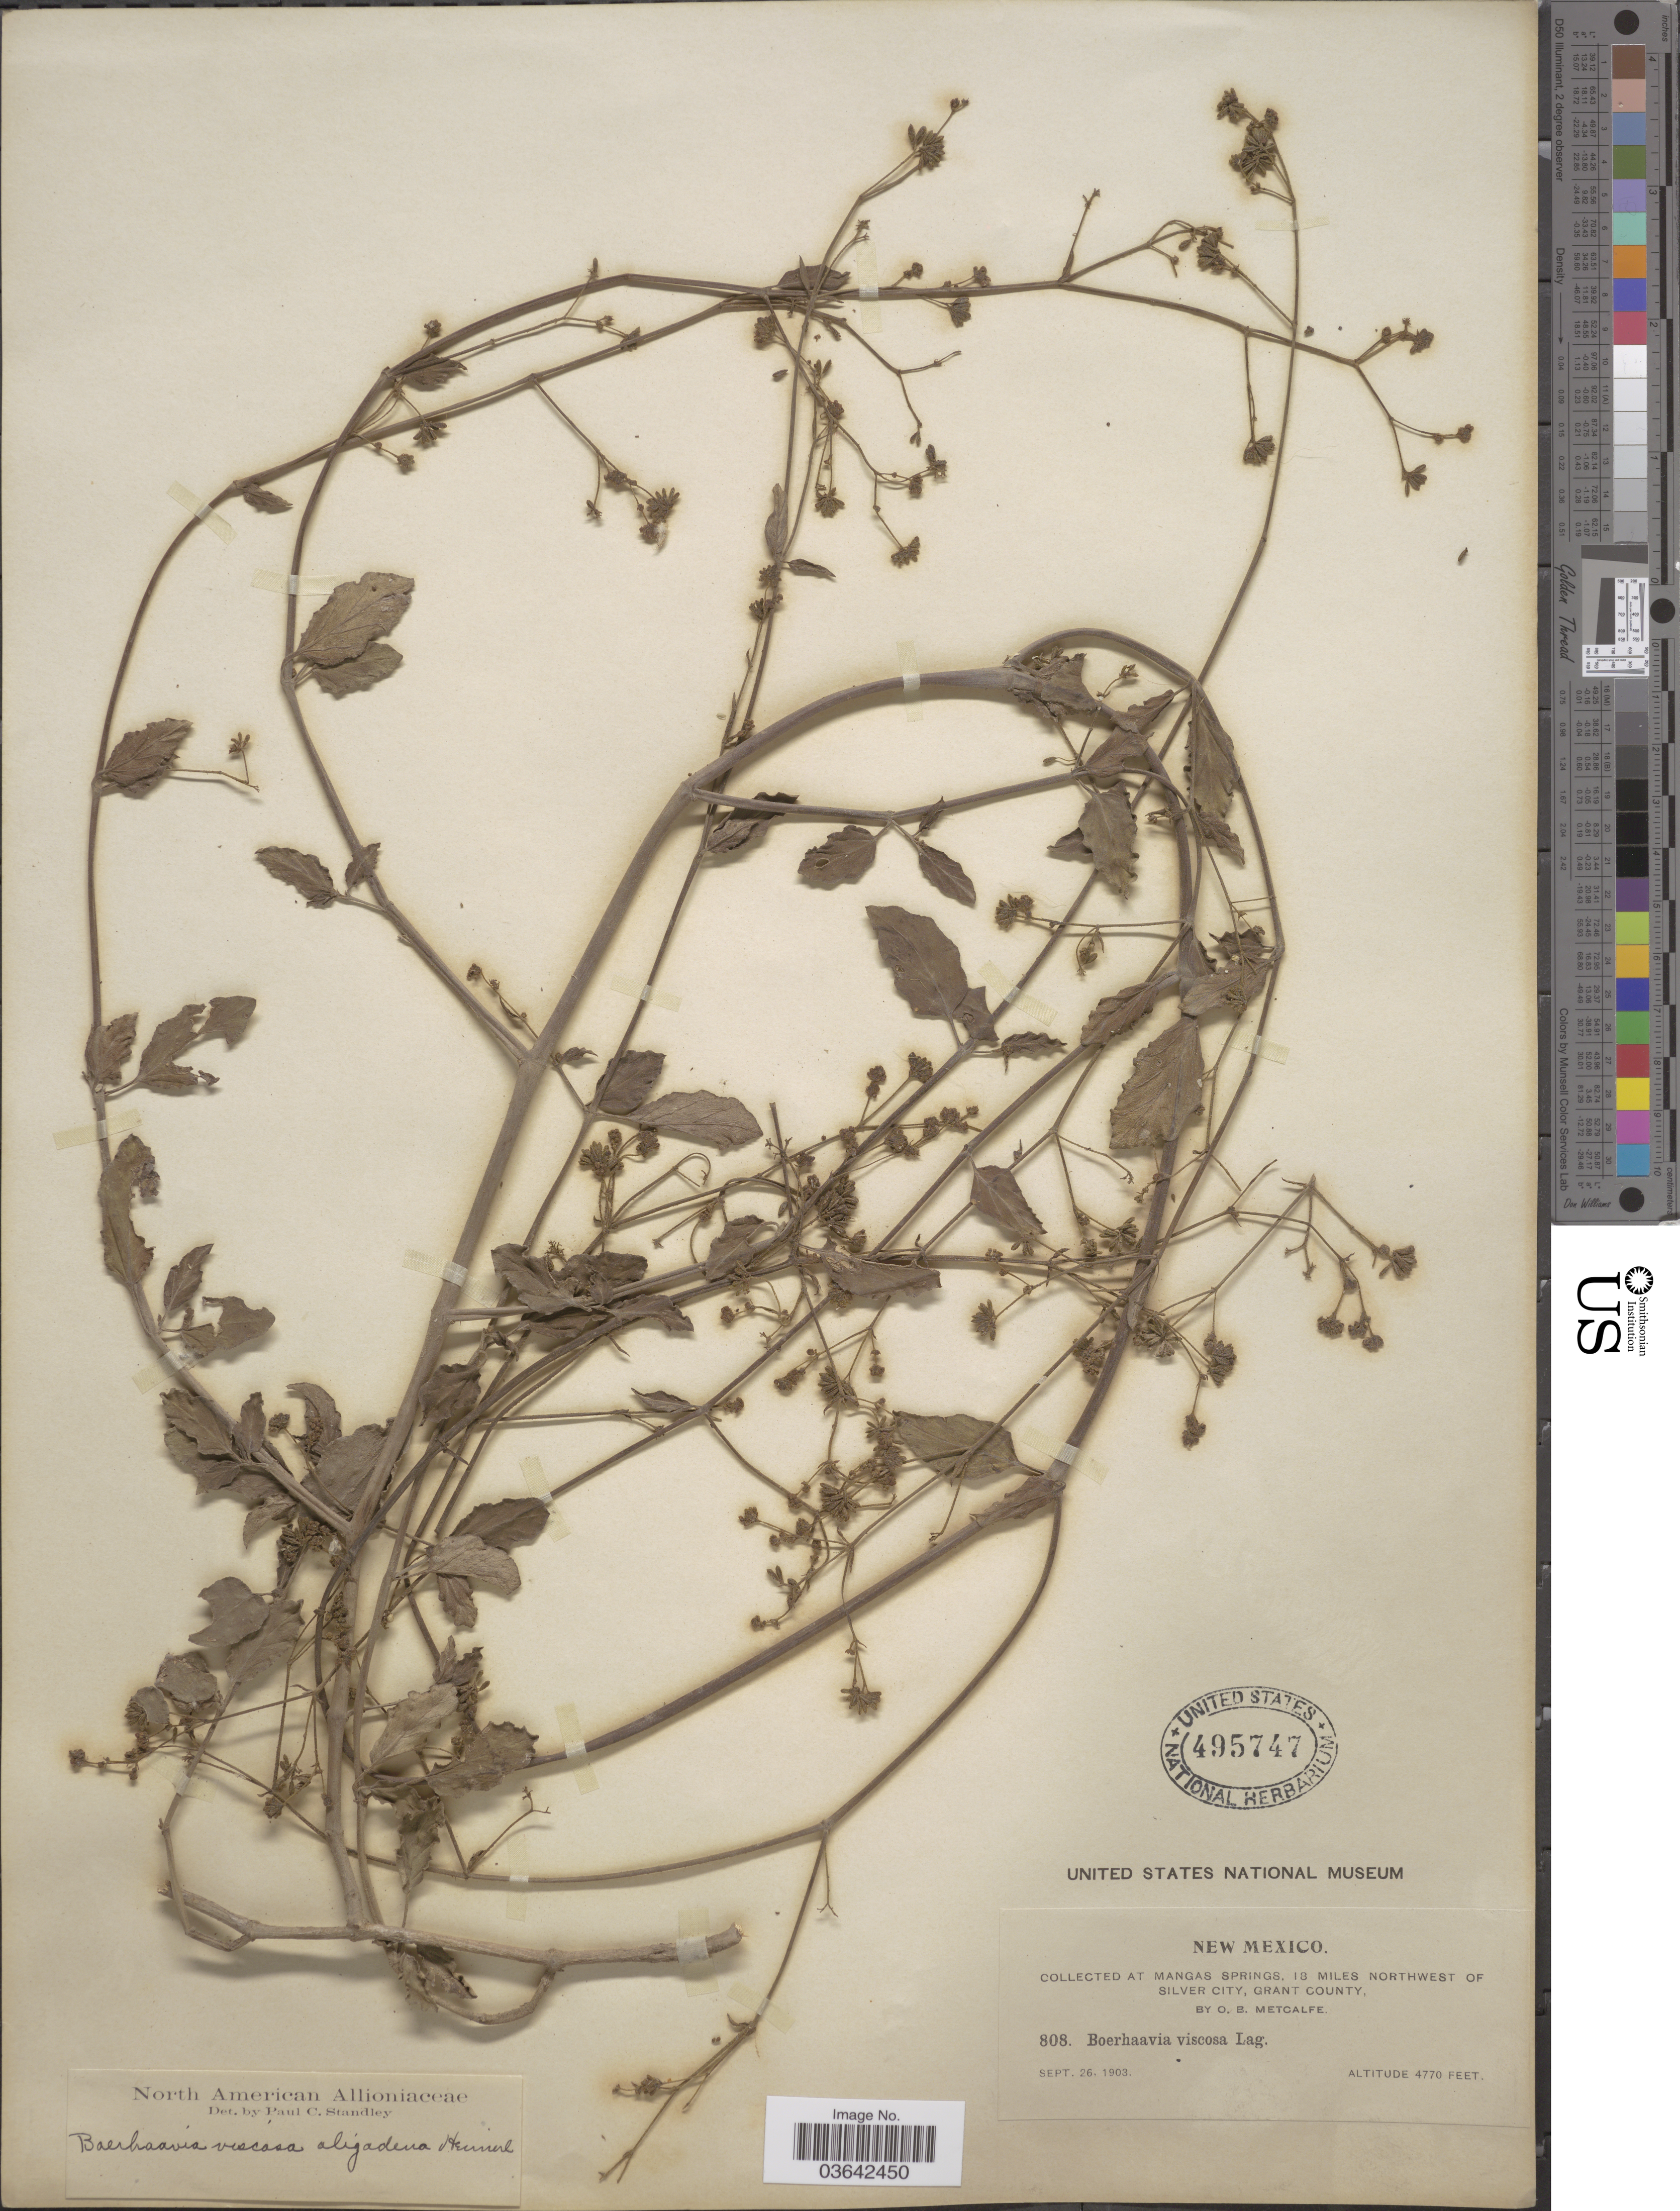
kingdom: Plantae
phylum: Tracheophyta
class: Magnoliopsida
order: Caryophyllales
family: Nyctaginaceae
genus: Boerhavia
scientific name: Boerhavia coccinea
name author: Mill.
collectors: O. B. Metcalfe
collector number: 808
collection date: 1903-09-26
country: United States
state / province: New Mexico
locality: Mangas Springs, 18 miles Northwest of Silver City, Grant County.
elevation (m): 1454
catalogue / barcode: US 495747